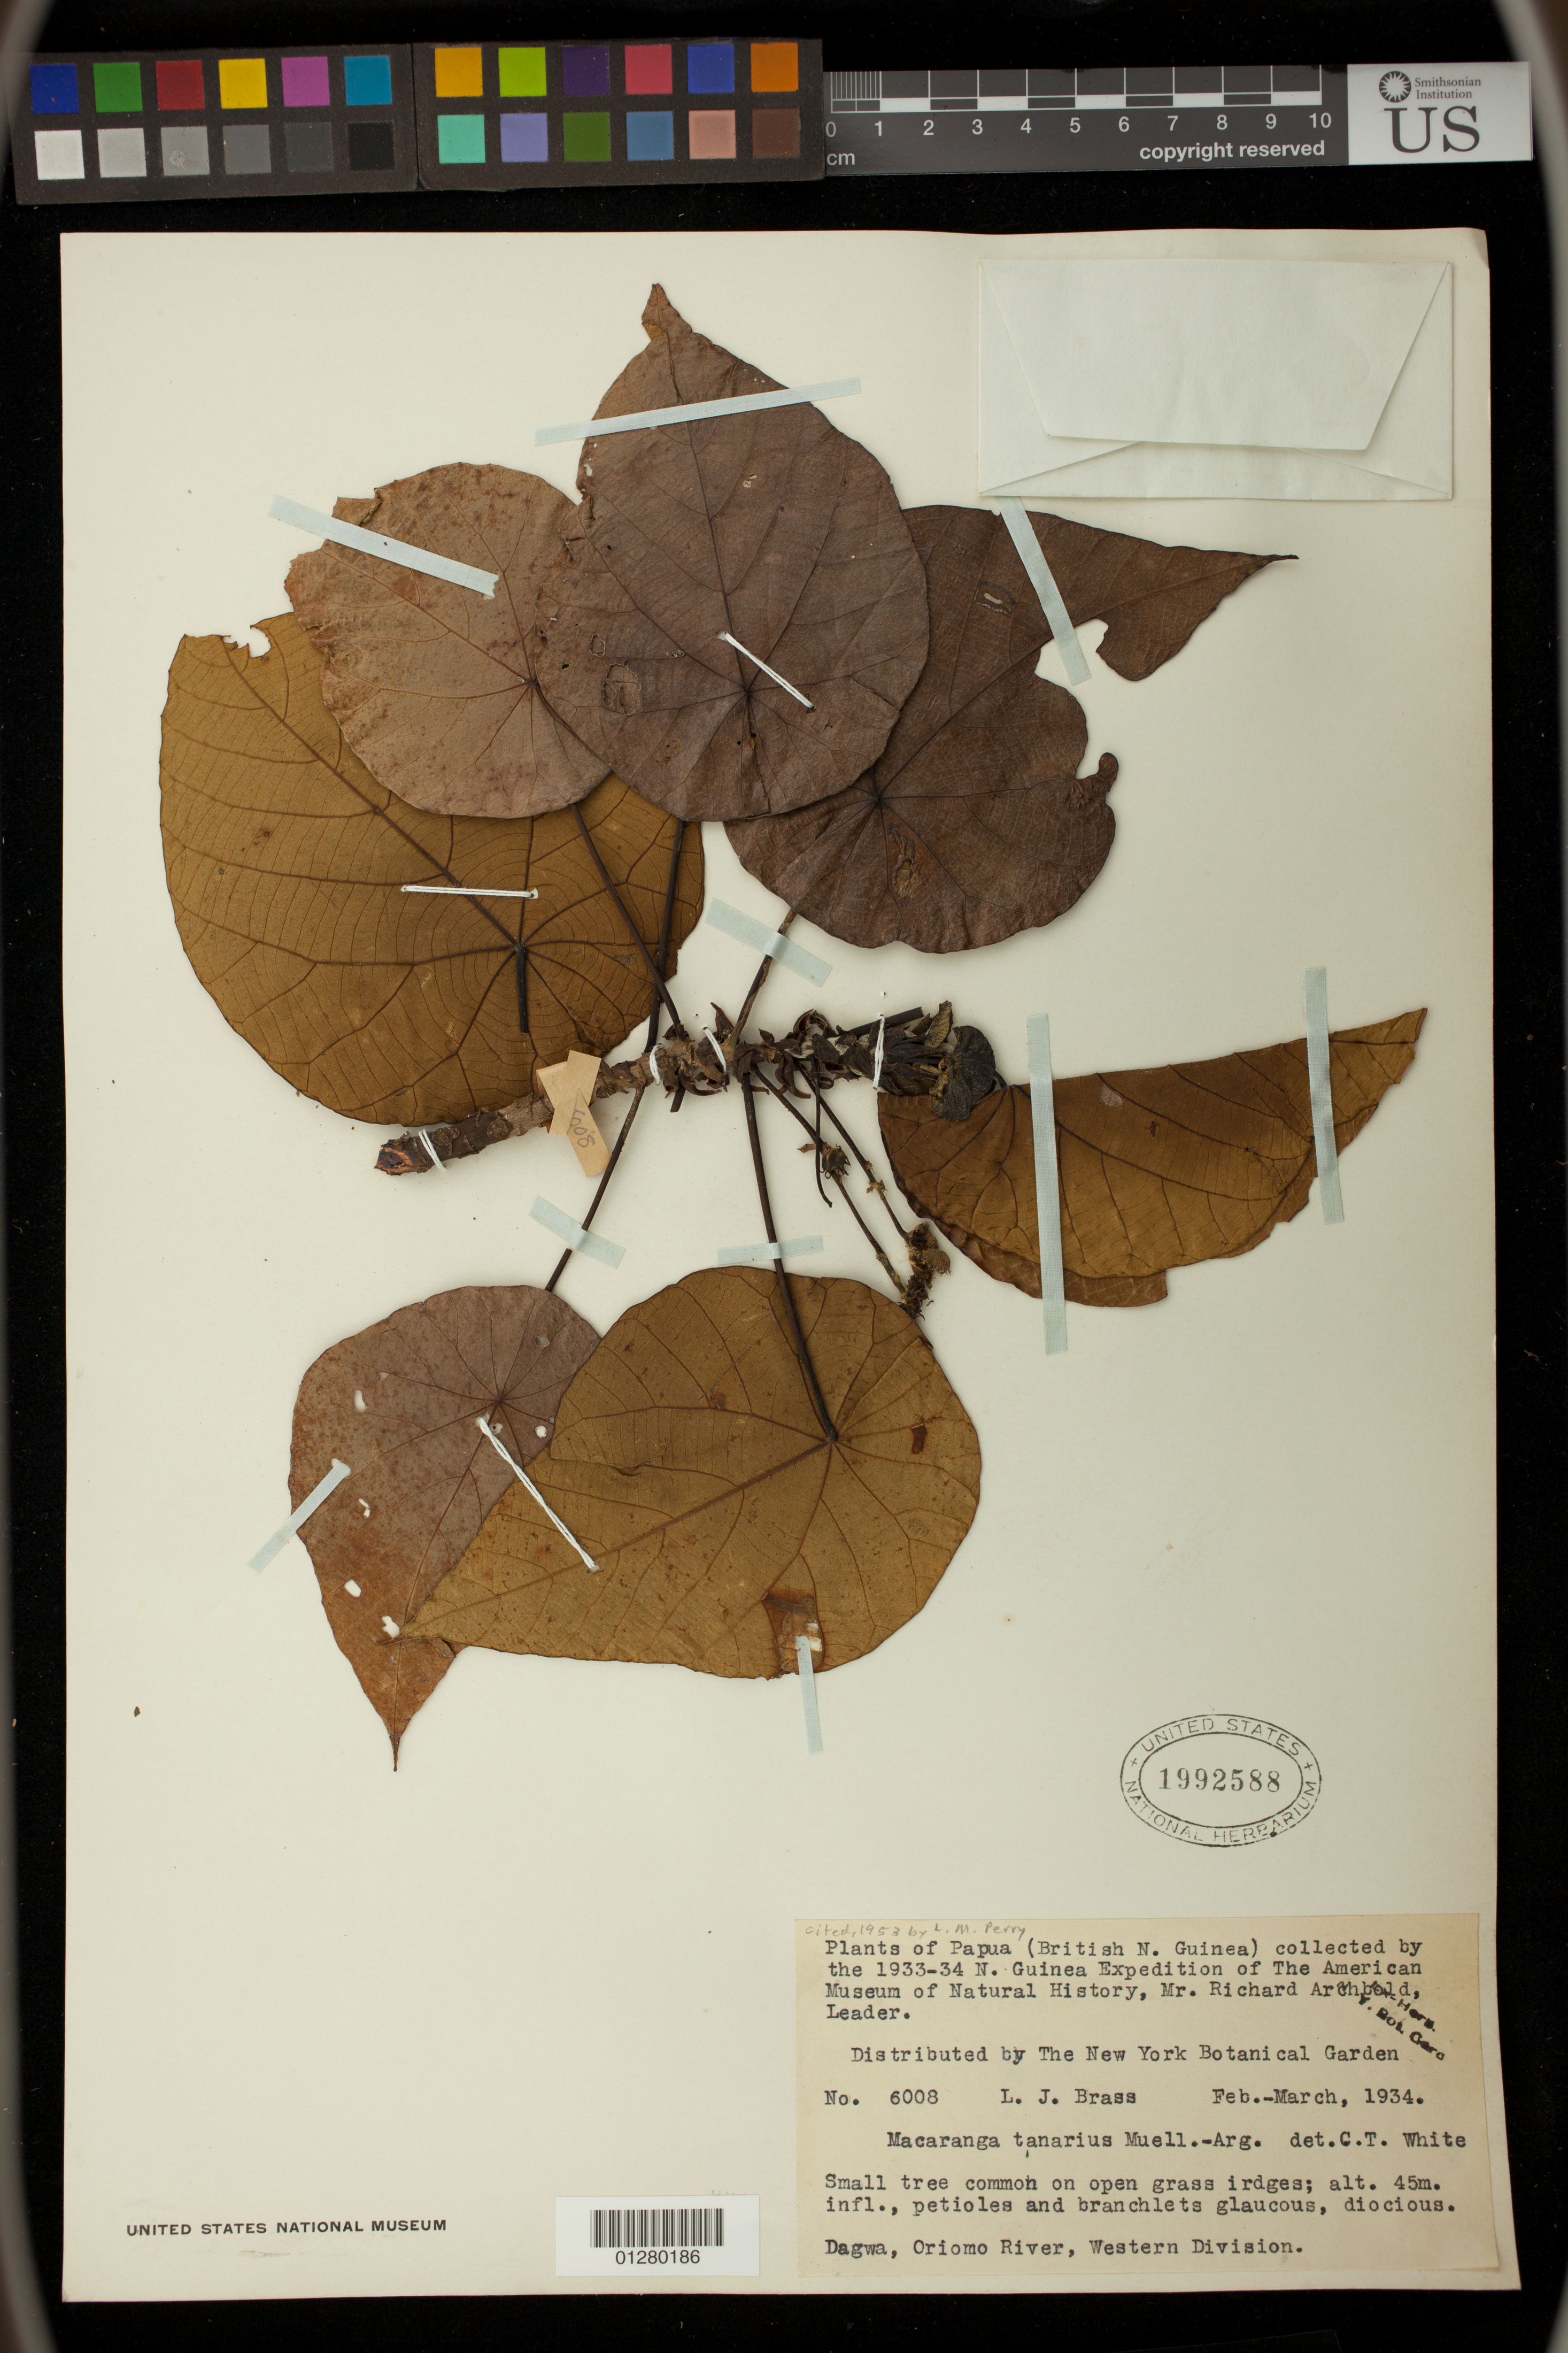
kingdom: Plantae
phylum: Tracheophyta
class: Magnoliopsida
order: Malpighiales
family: Euphorbiaceae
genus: Macaranga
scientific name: Macaranga tanarius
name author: (L.) Müll. Arg.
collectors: L. J. Brass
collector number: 6008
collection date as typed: Feb 1934 to -- Mar 1934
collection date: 1934-02/1934-03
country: Papua New Guinea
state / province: Western Highlands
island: New Guinea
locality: Dagwa, oriomo river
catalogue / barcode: US 1992588